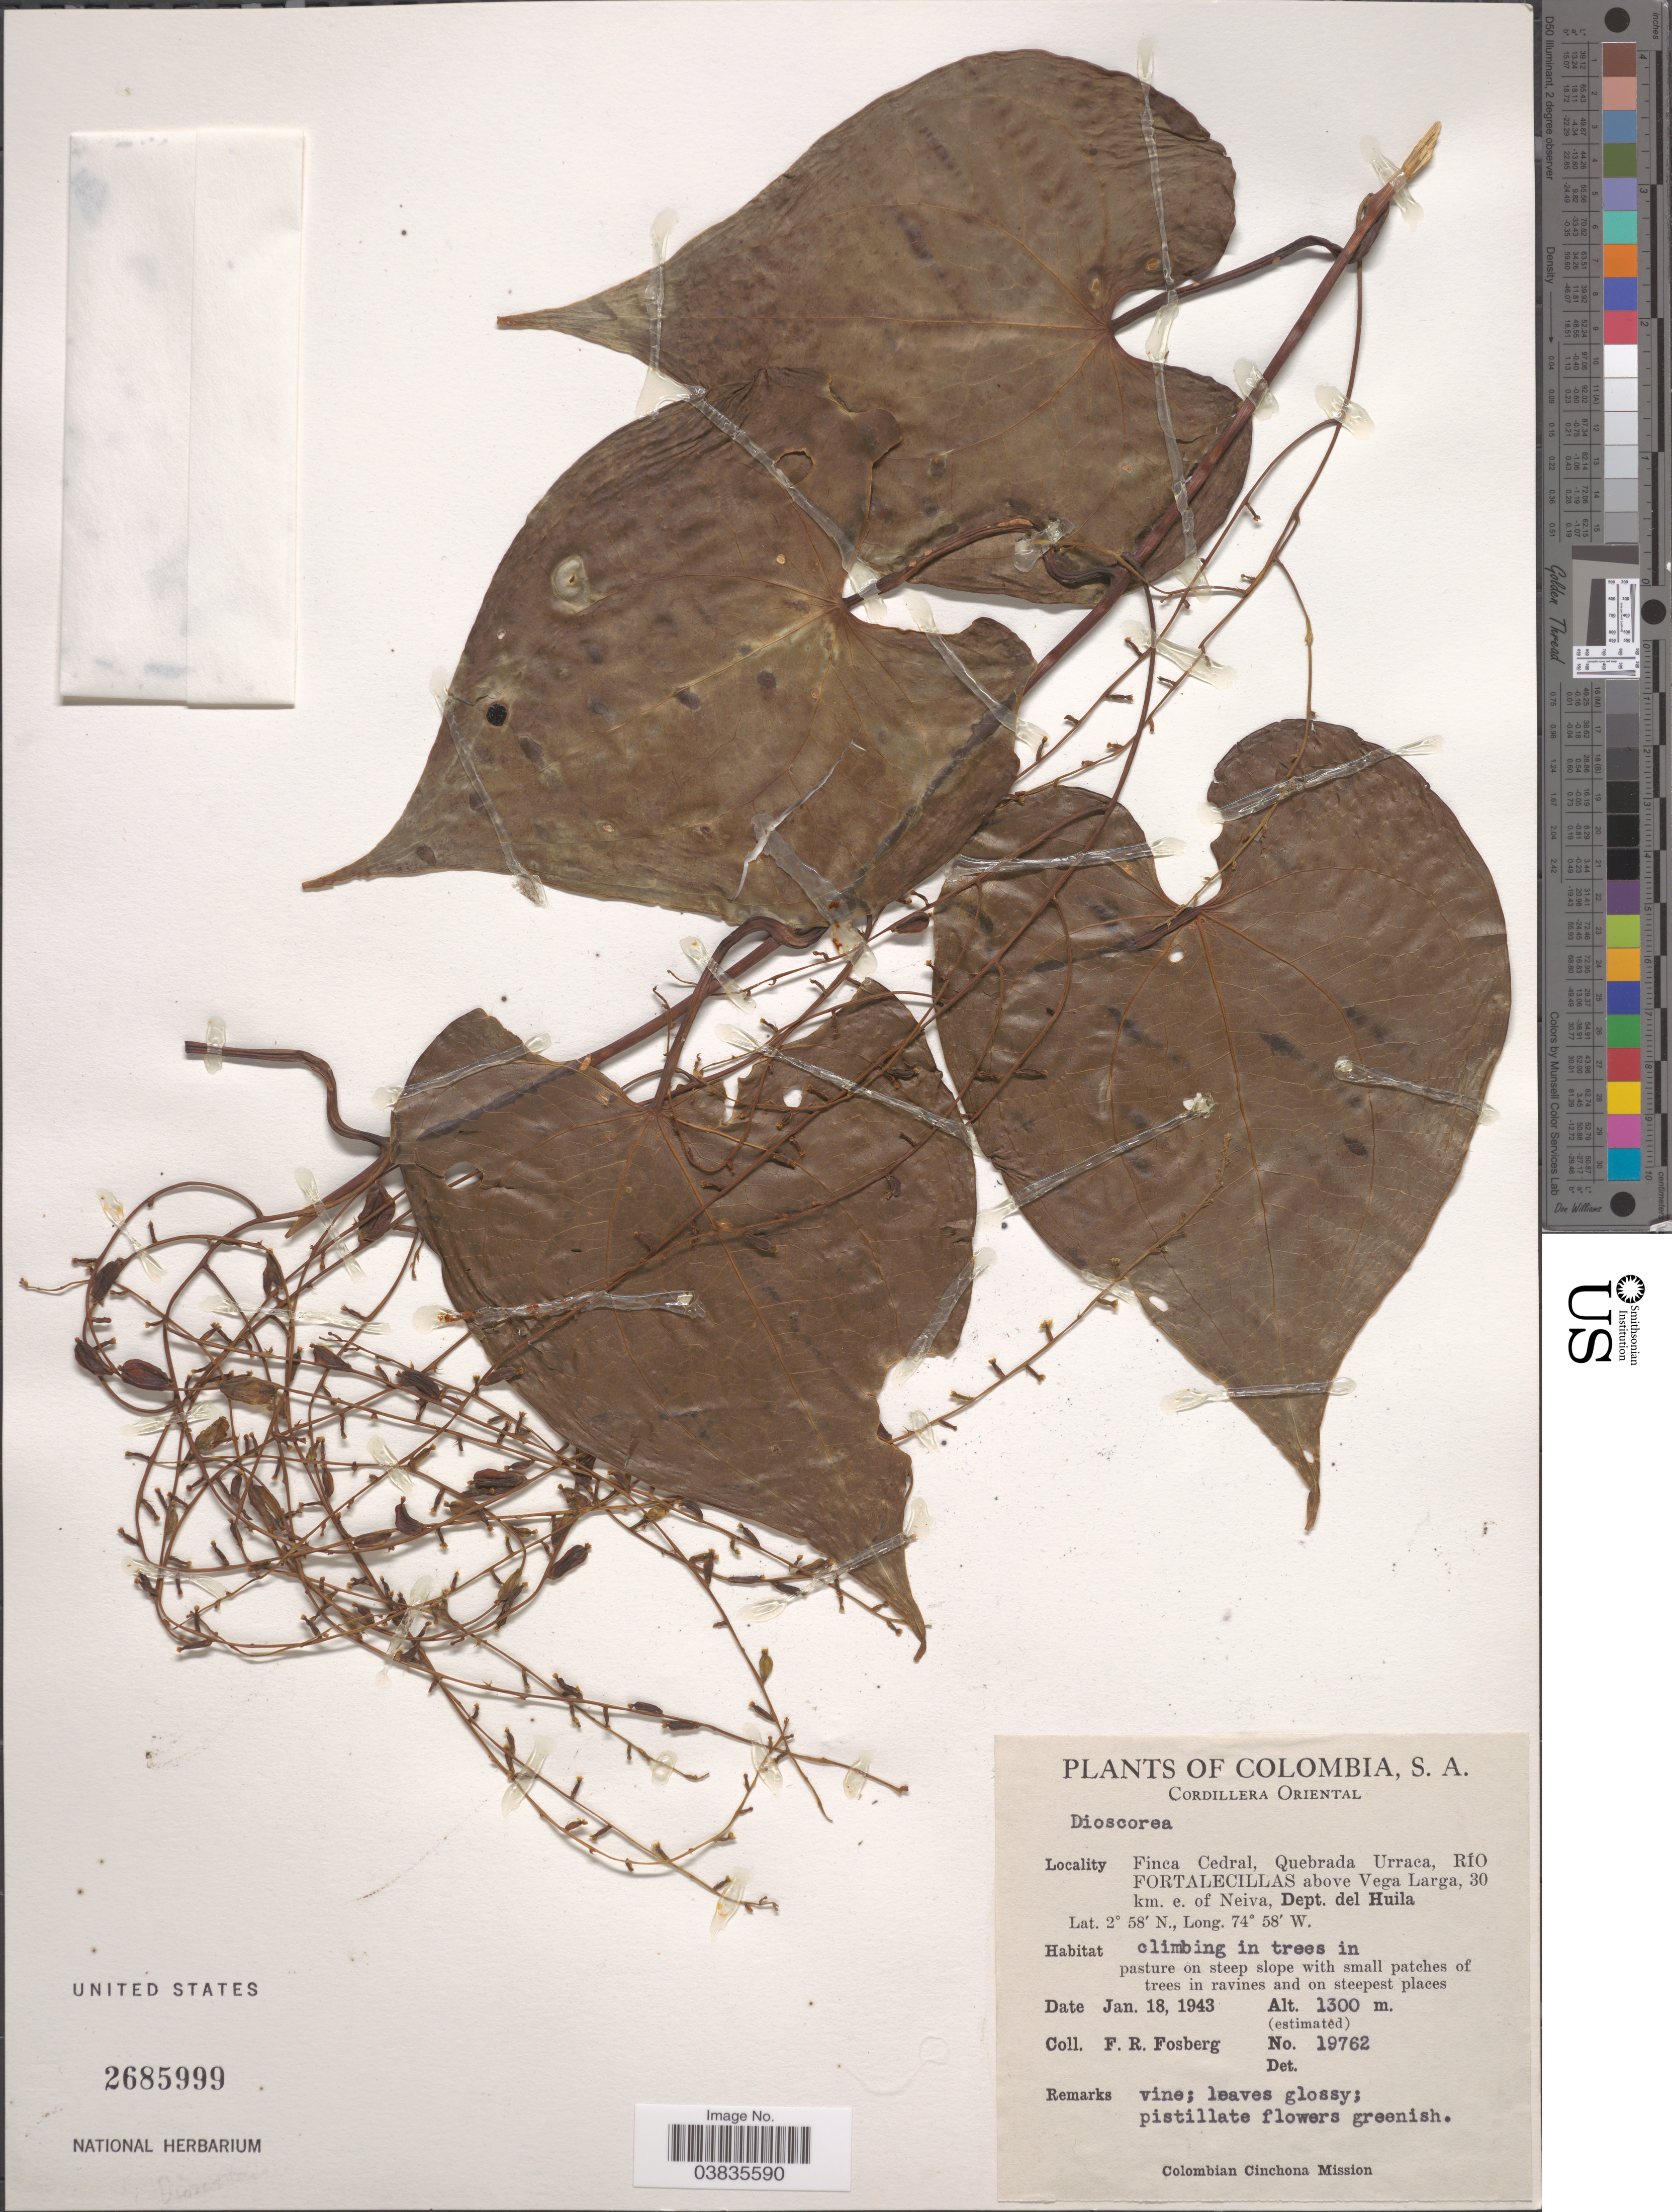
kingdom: Plantae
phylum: Tracheophyta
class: Liliopsida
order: Dioscoreales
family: Dioscoreaceae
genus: Dioscorea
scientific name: Dioscorea sp.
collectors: F. R. Fosberg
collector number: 19762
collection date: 1943-01-18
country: Colombia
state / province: Huila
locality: Cordillera Oriental. Finca Cedral, Quebrada Urraca, Río Fortalecillas above Vega Larga, 30 km. e. of Neiva, Dept. del Huila.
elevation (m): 1300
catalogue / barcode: US 2685999